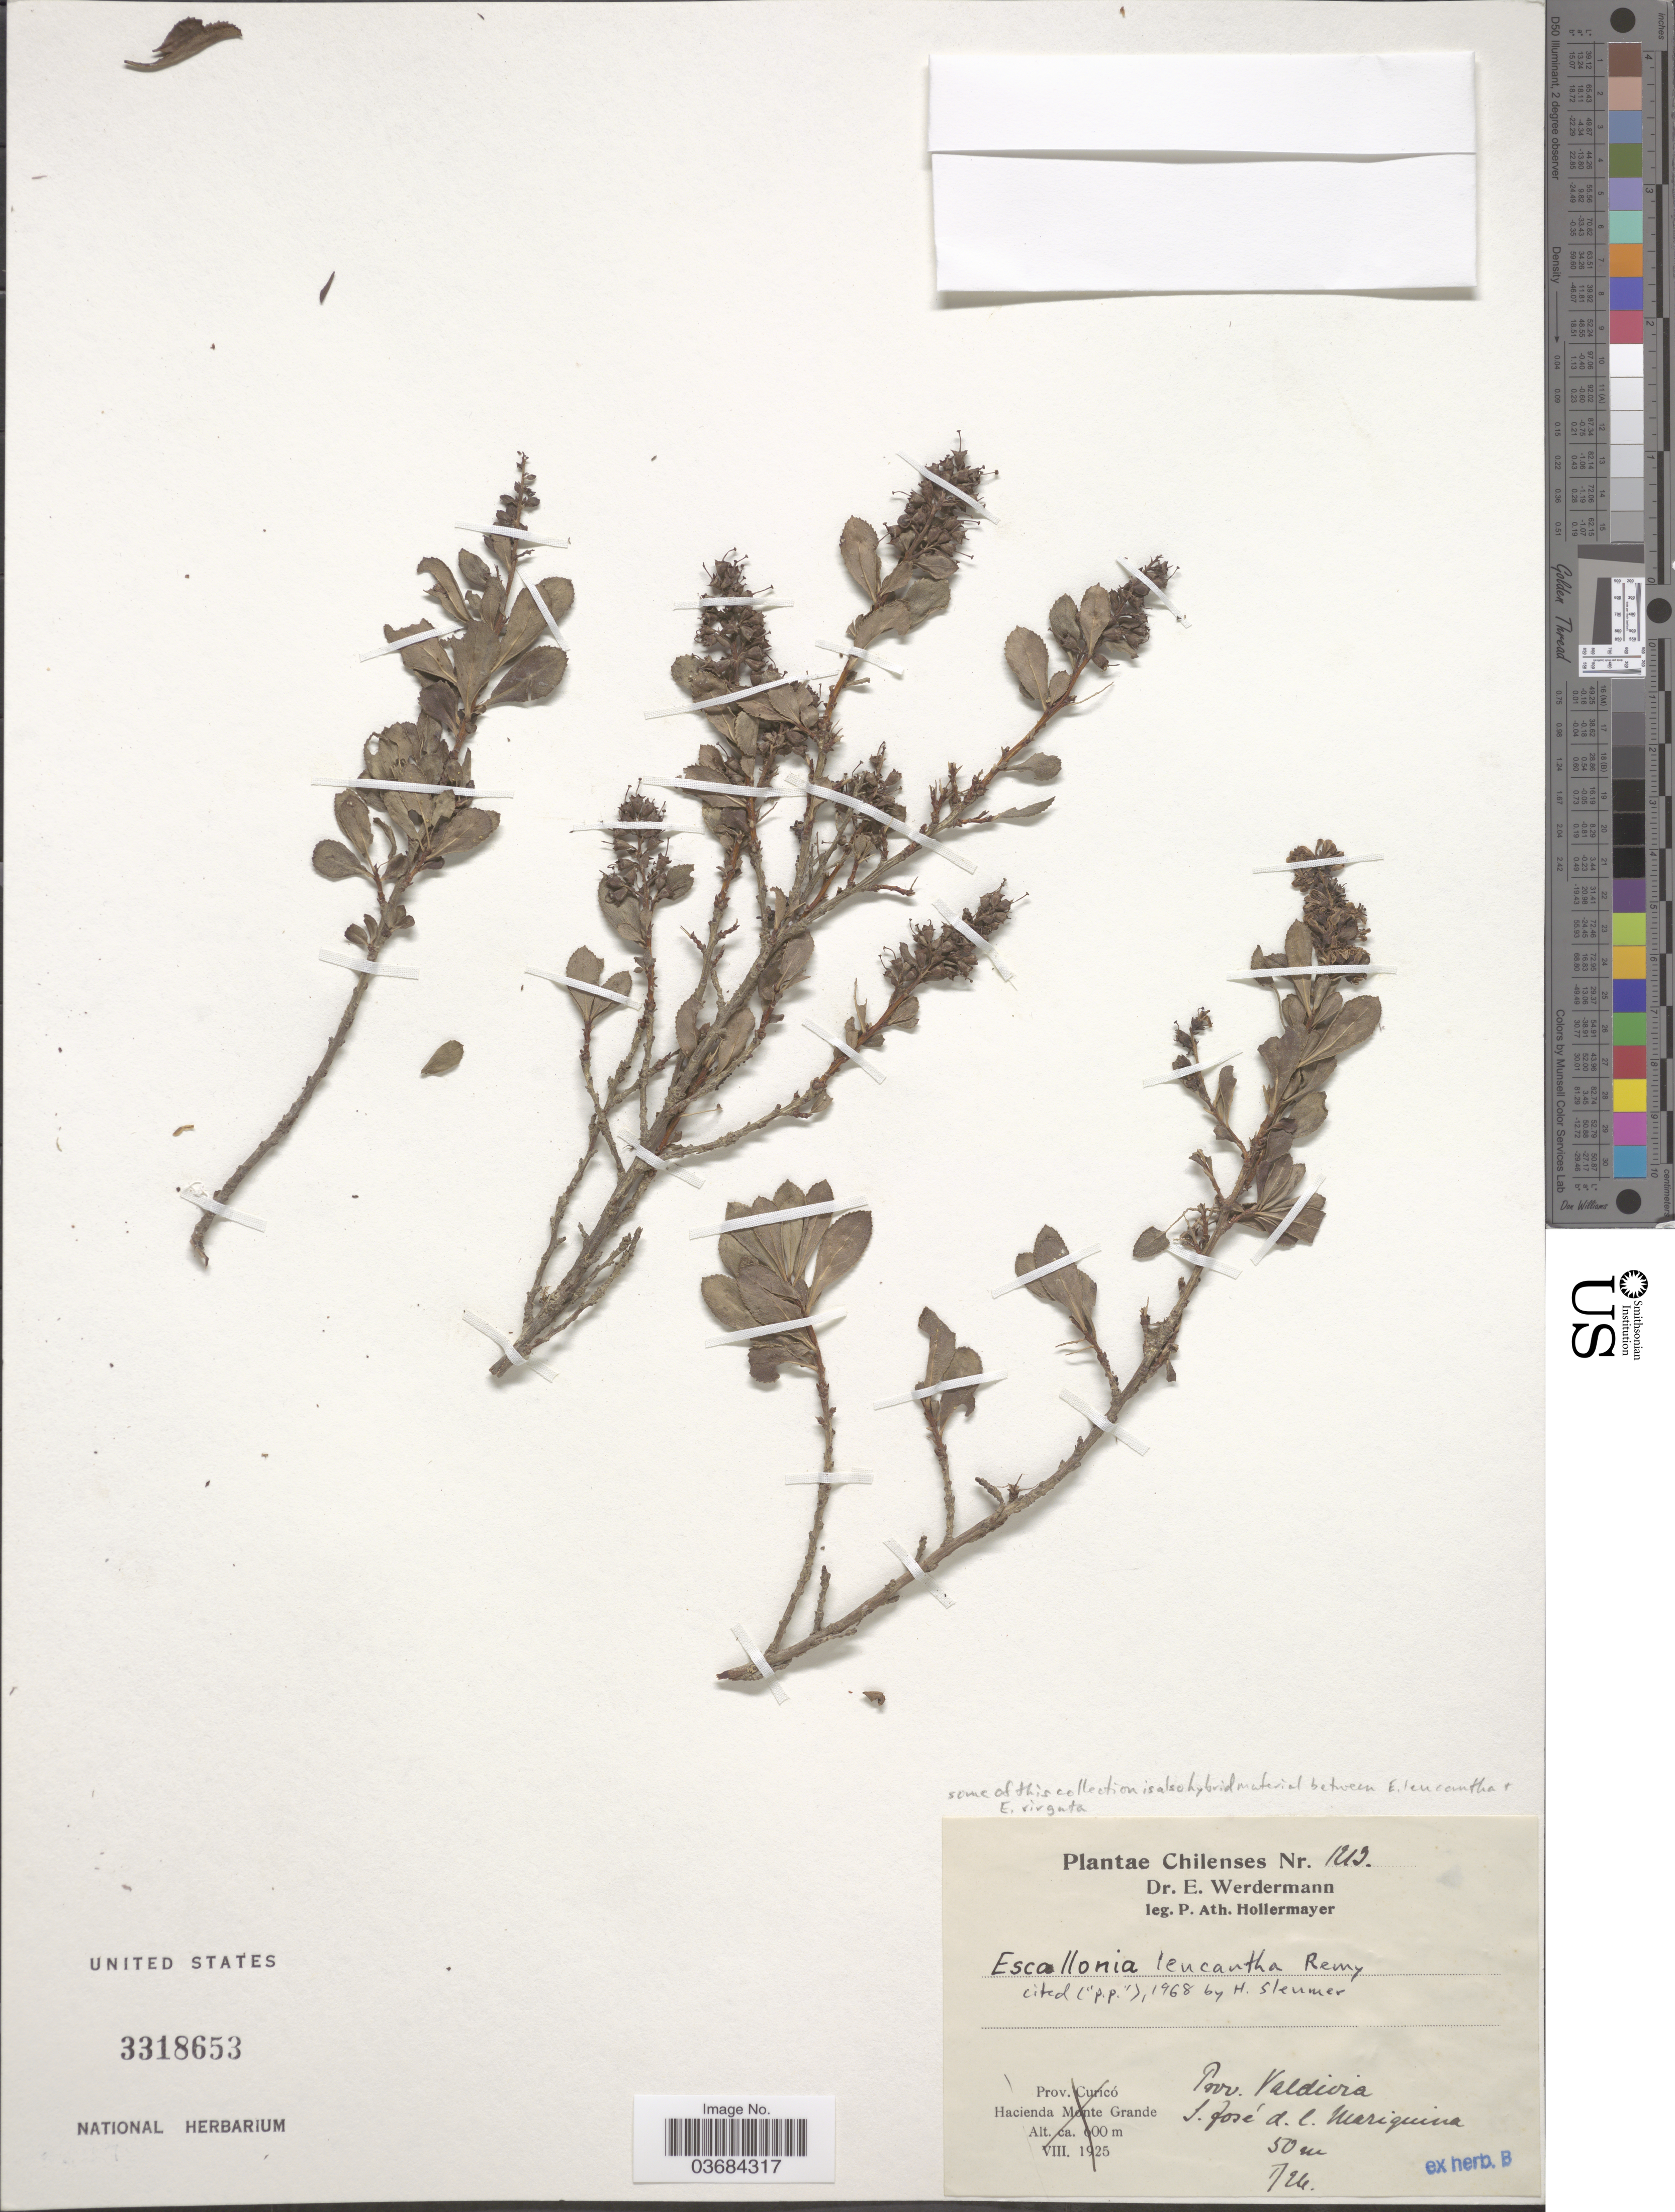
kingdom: Plantae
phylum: Tracheophyta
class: Magnoliopsida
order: Escalloniales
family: Escalloniaceae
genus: Escallonia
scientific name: Escallonia leucantha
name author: Remy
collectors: P. Hollermayer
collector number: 1213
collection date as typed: Transcribed d/m/y: /1/26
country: Chile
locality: Prov. Valdivia. S. José d. l. Mariquina.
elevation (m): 50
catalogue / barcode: US 3318653